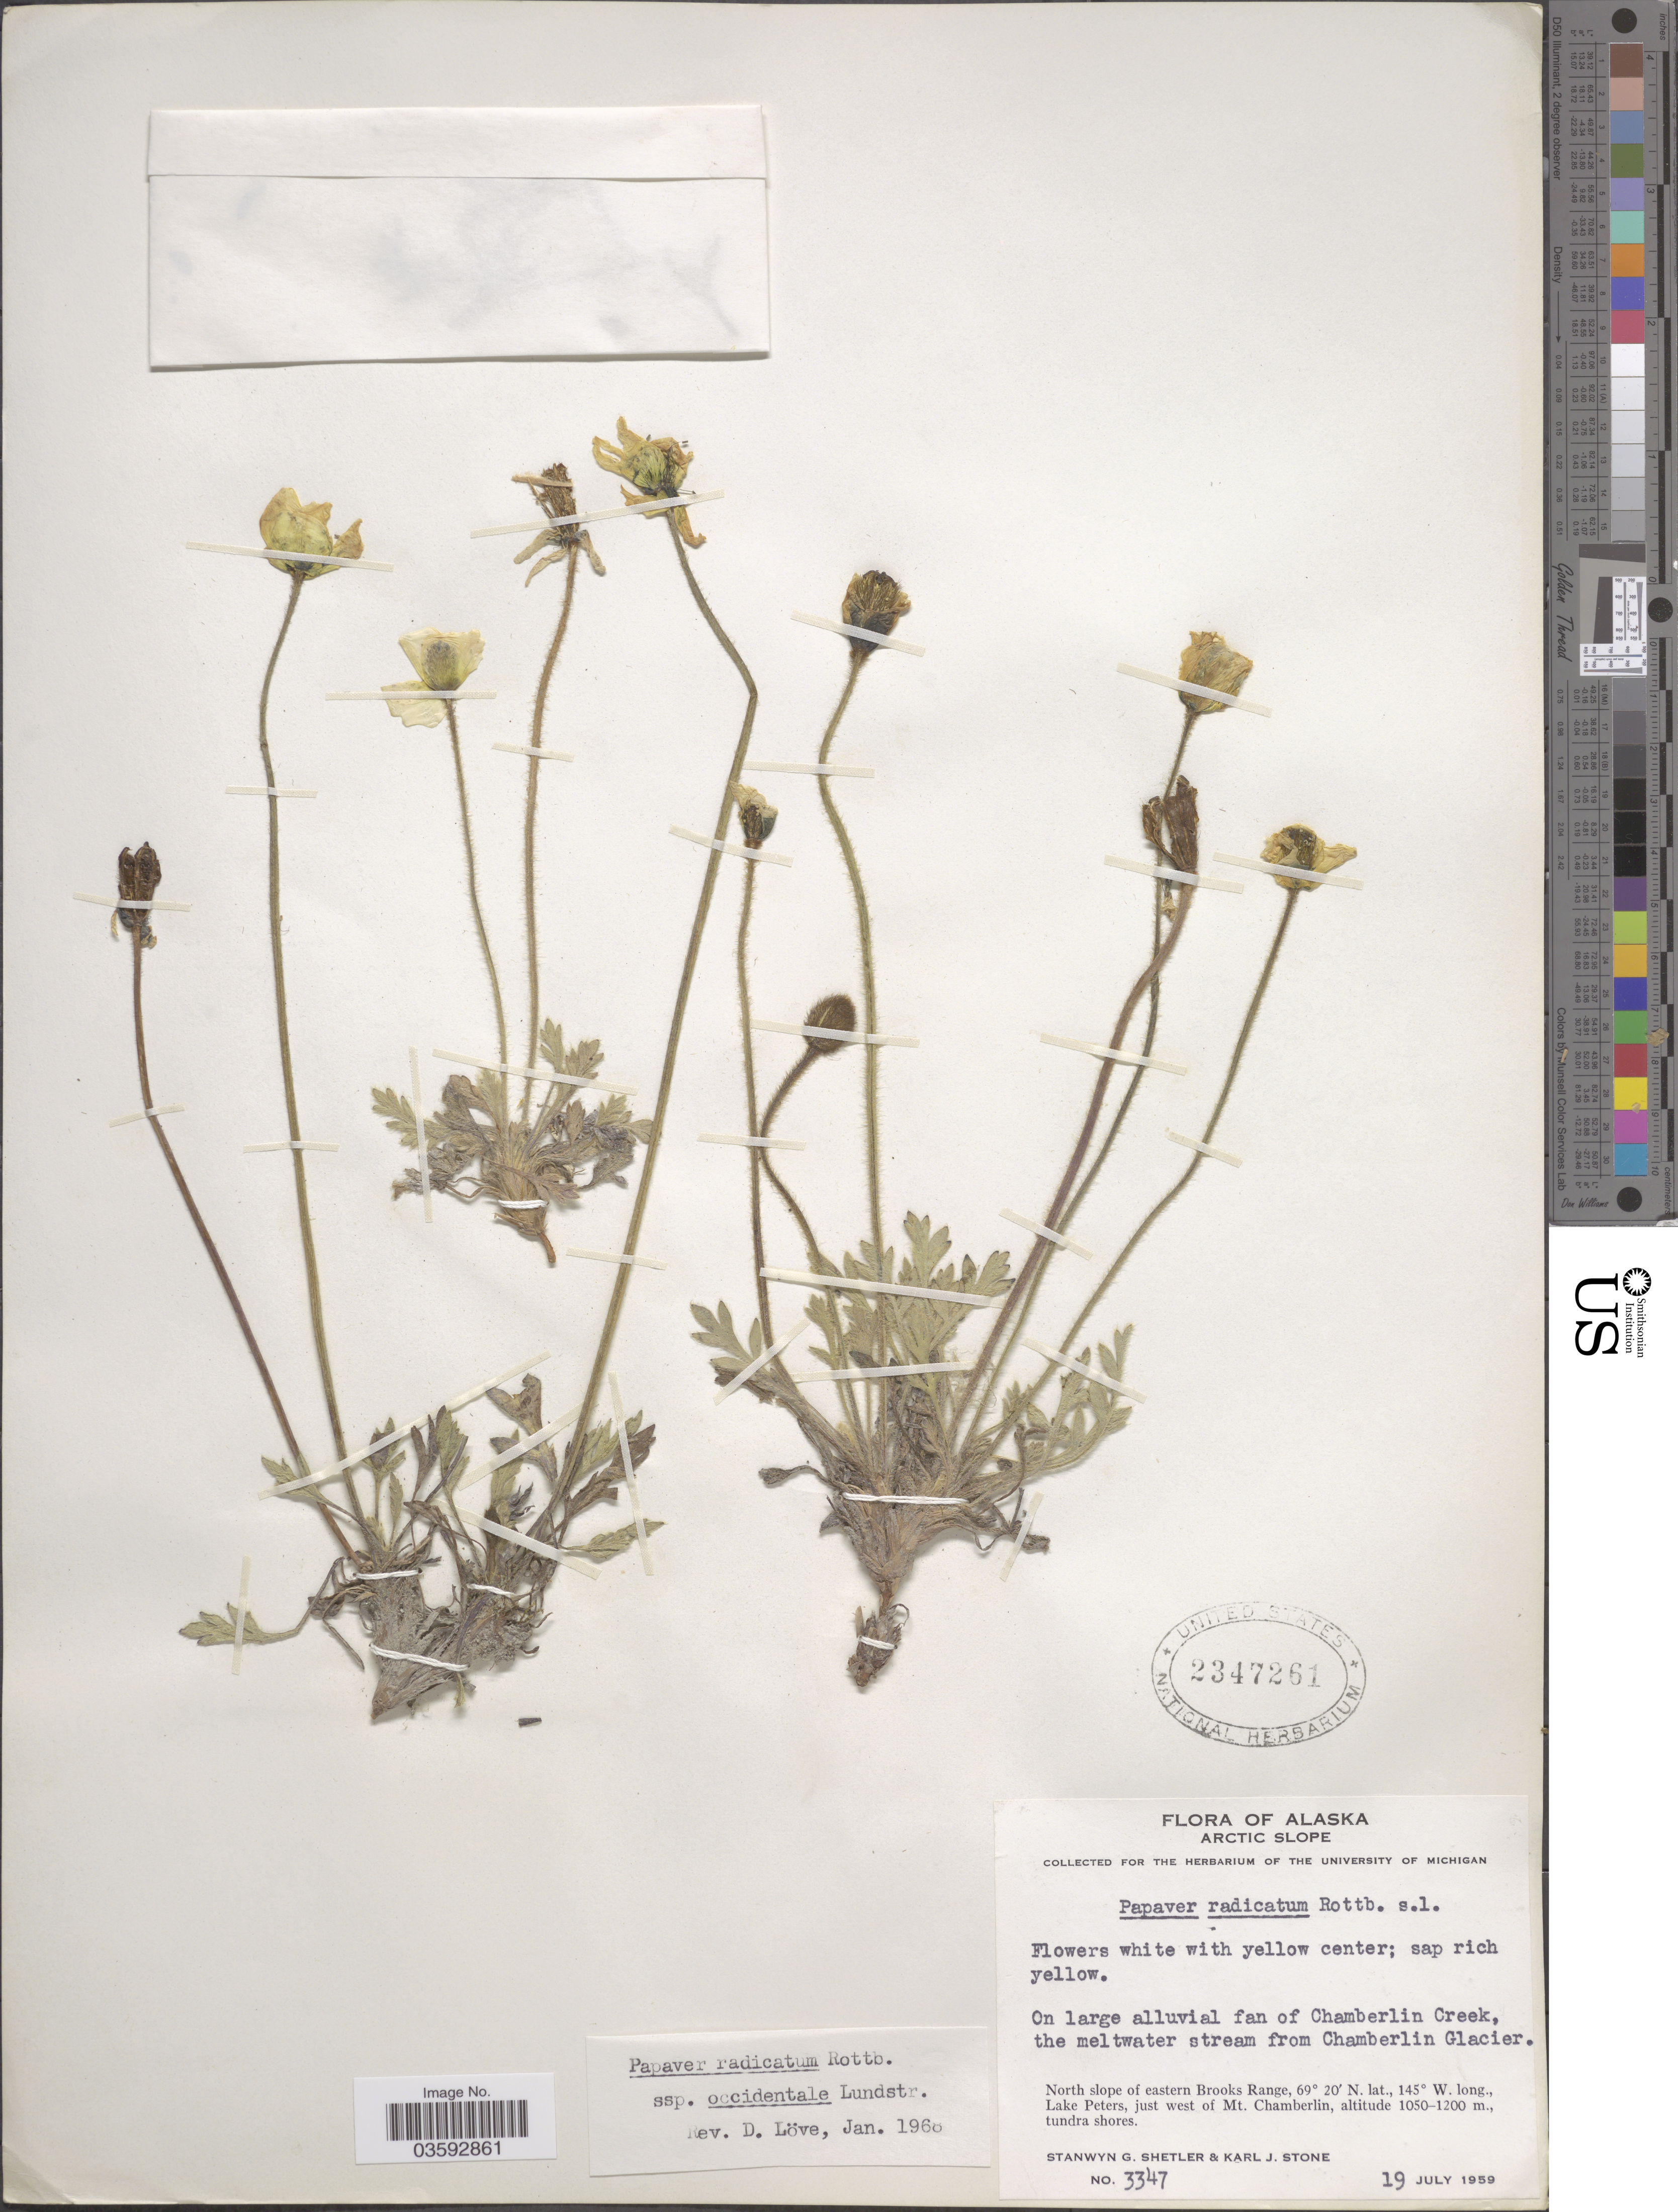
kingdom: Plantae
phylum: Tracheophyta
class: Magnoliopsida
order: Ranunculales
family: Papaveraceae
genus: Papaver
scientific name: Papaver radicatum subsp. occidentale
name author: Lundstr.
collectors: S. Shetler & K. J. Stone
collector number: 3347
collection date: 1959-07-19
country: United States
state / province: Alaska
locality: Arctic Slope. On large alluvial fan of Chamberlin Creek, the meltwater stream from Chamberlin Glacier. North slope of eastern Brooks Range, Lake Peters, just west of Mt. Chamberlin.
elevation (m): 1050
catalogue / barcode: US 2347261